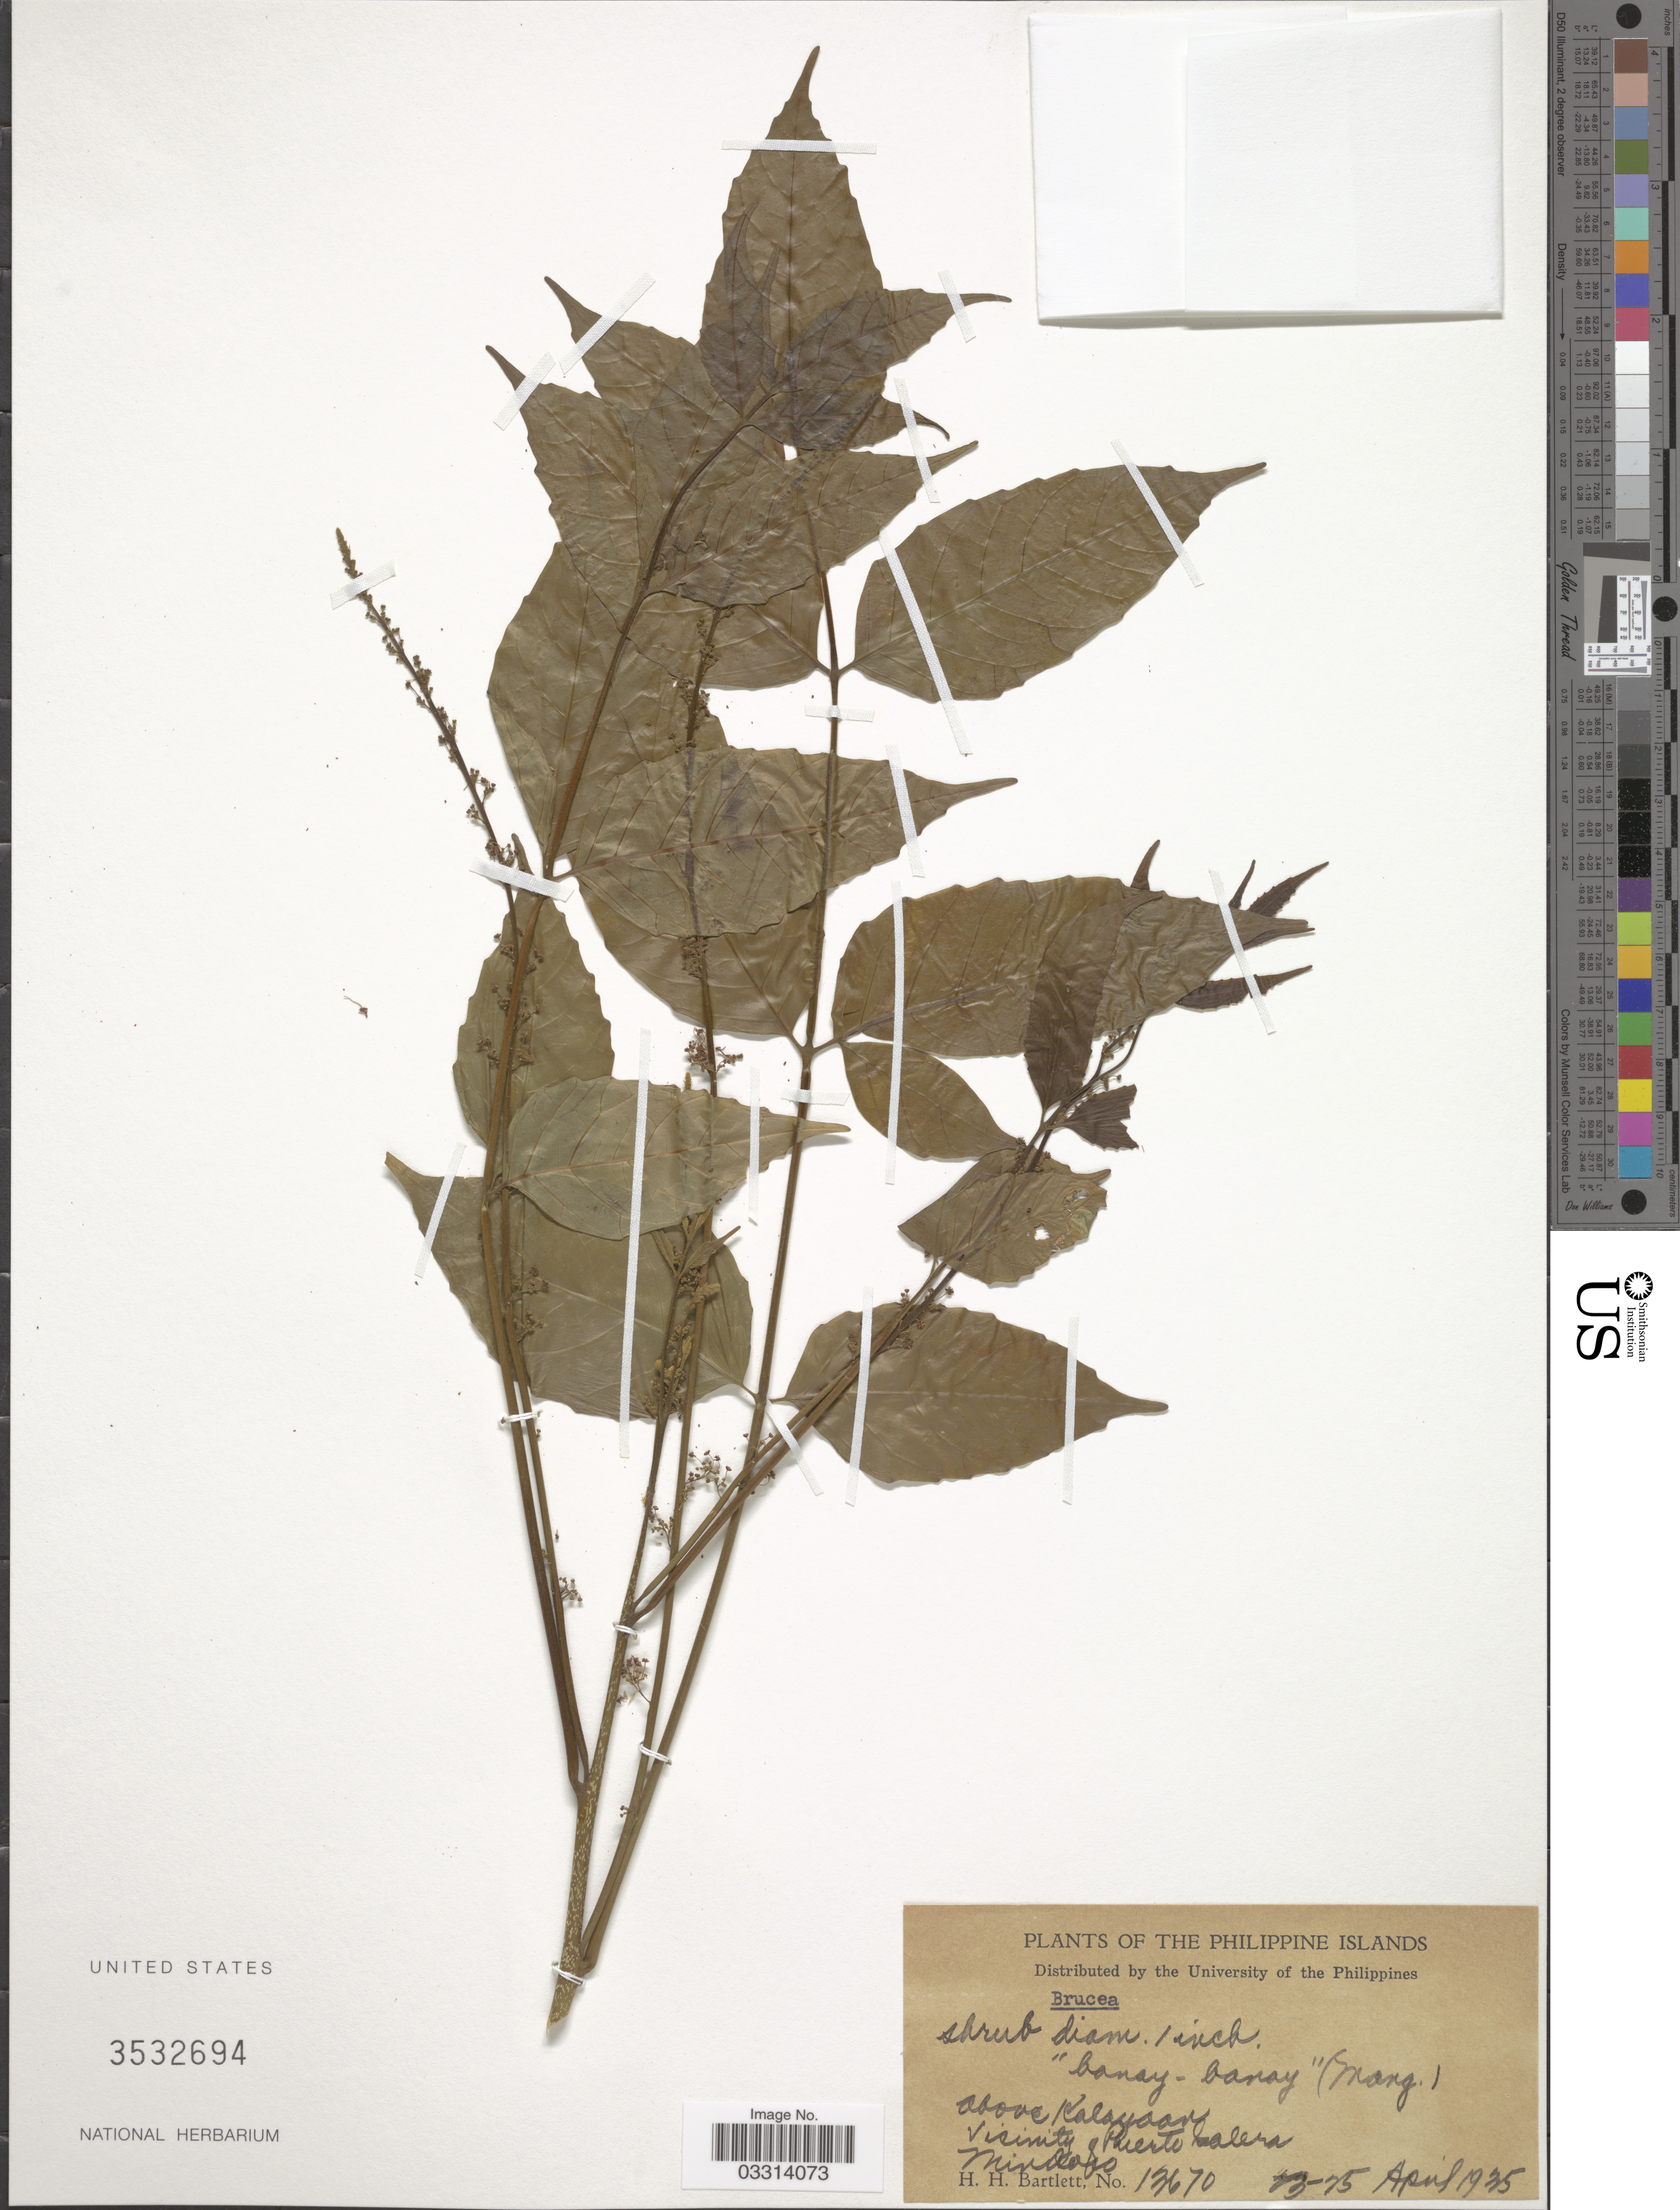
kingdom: Plantae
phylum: Tracheophyta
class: Magnoliopsida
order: Sapindales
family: Simaroubaceae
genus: Brucea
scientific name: Brucea sp.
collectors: H. H. Bartlett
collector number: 13670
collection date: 1935-04-23/1935-04-25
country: Philippines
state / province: Mimaropa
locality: Above Kalayaan, Vicinity of Puerto Galera. Mindoro.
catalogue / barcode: US 3532694